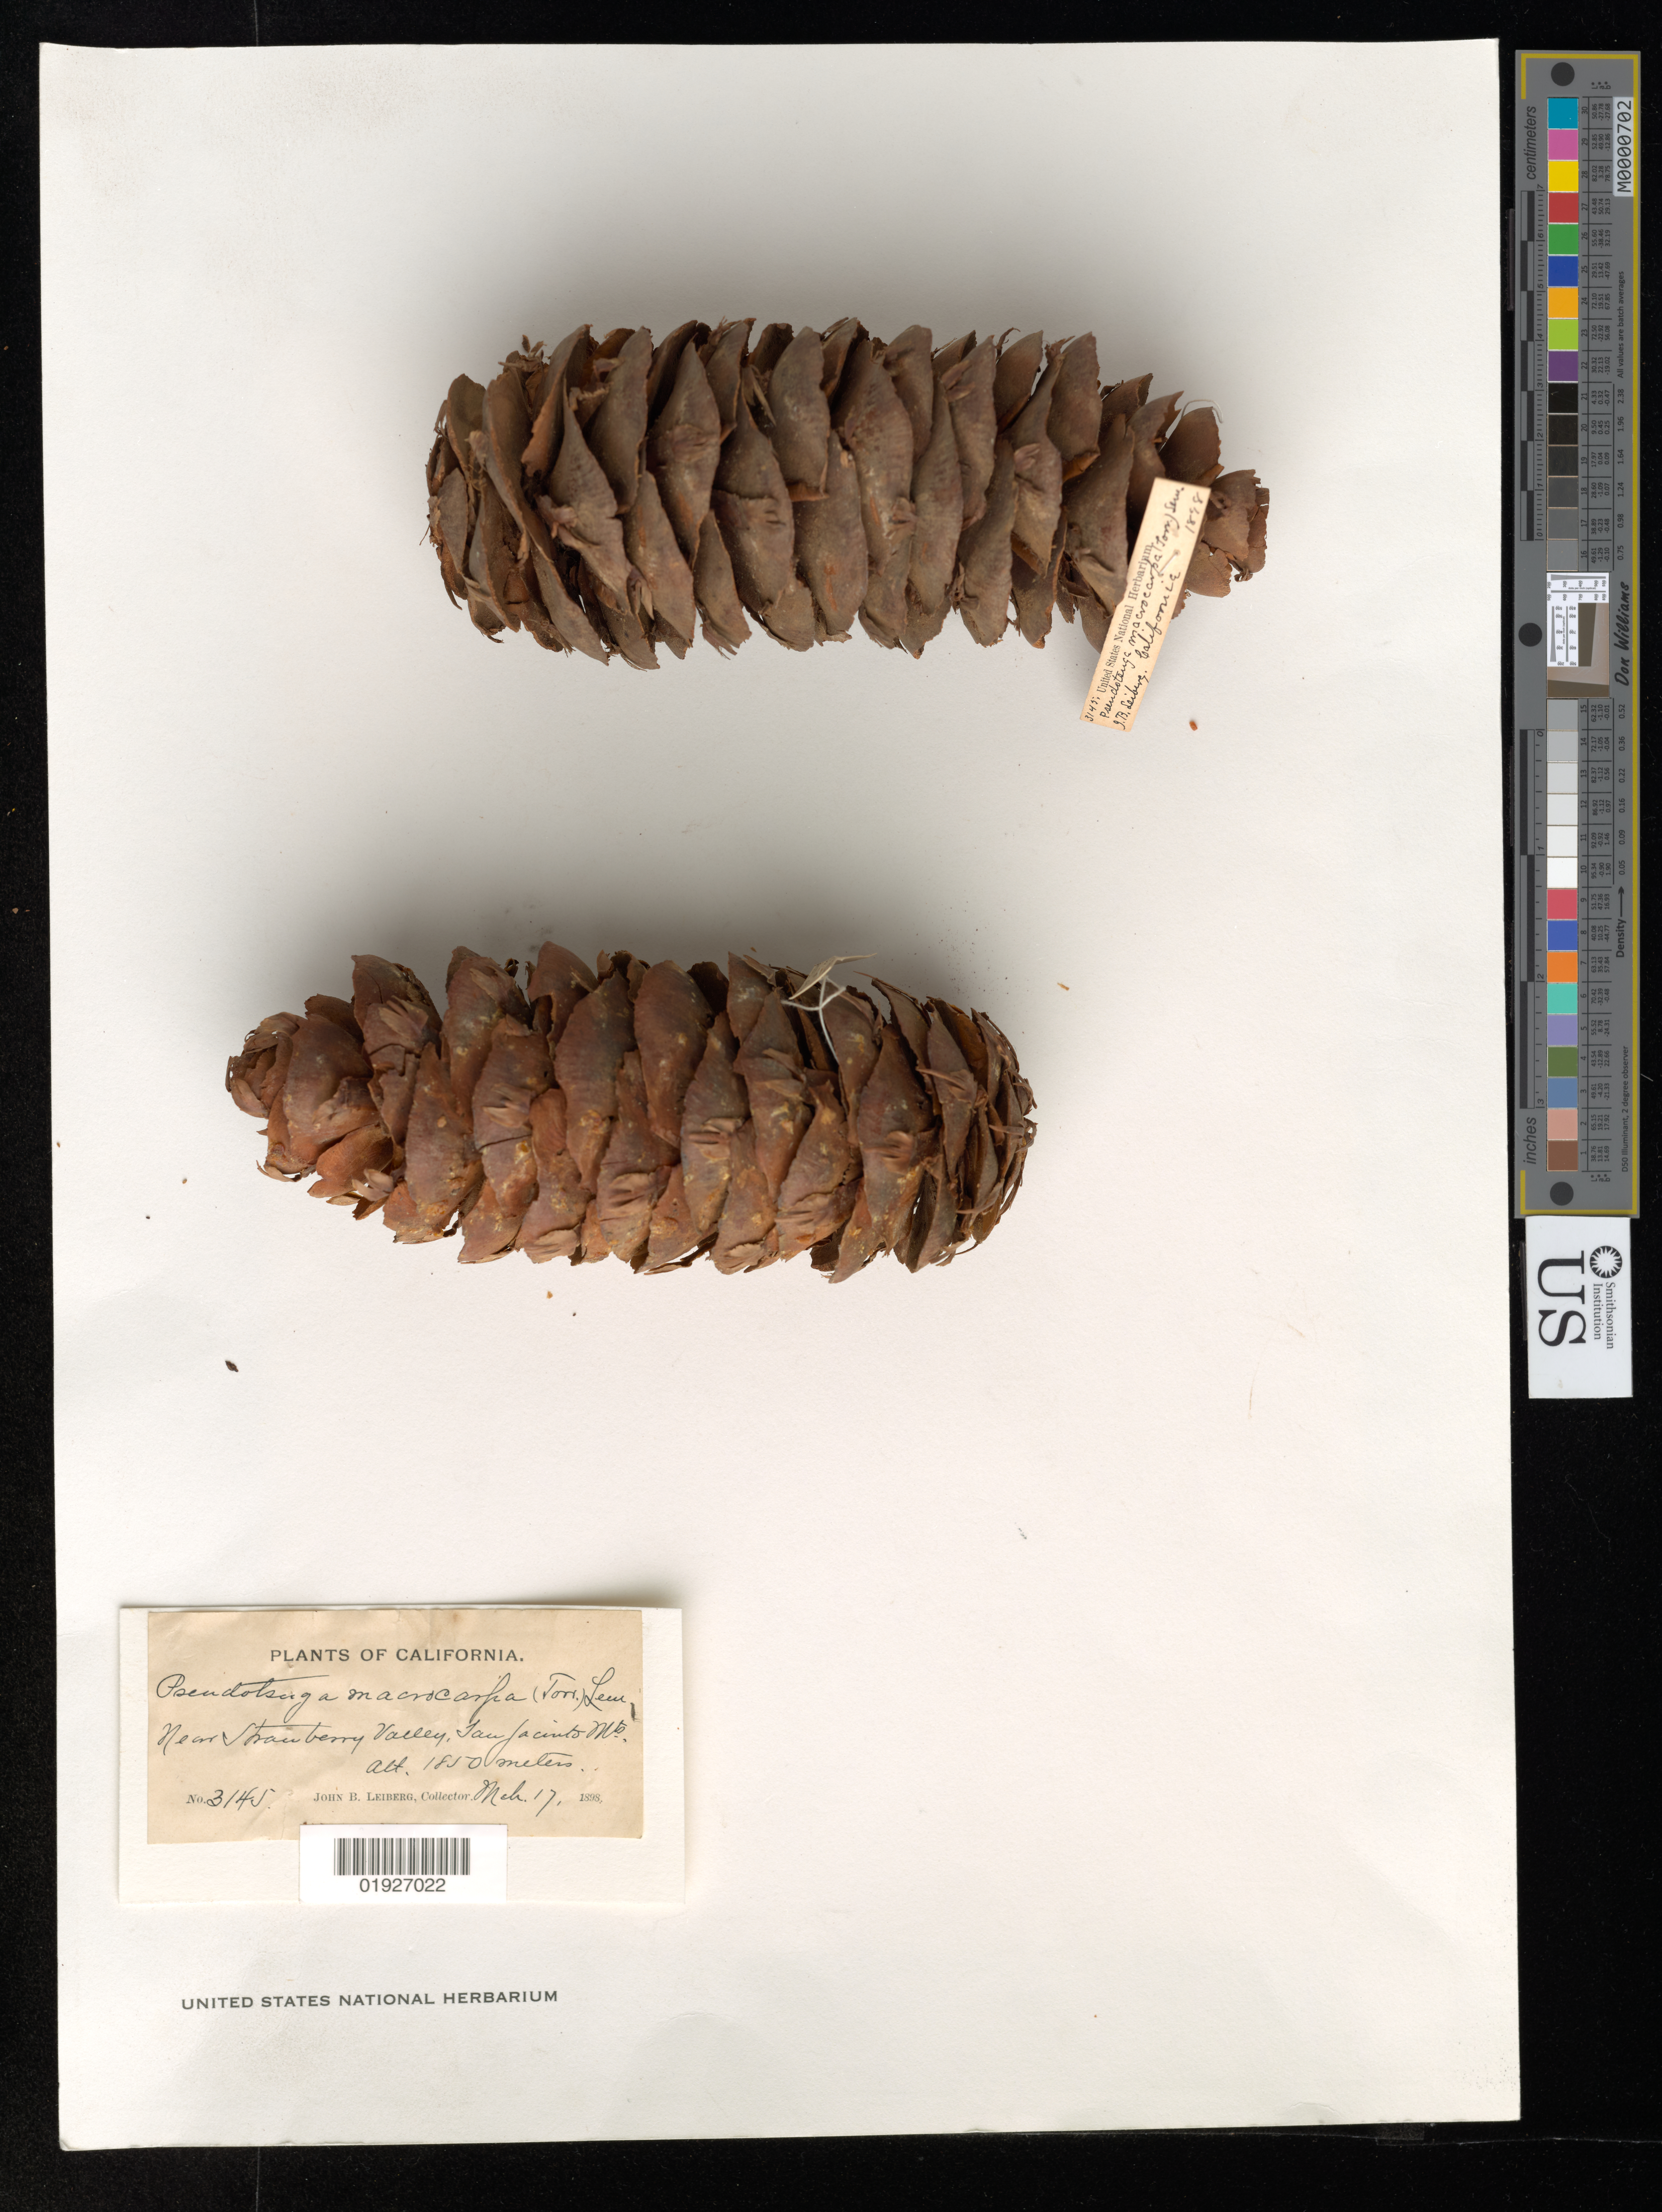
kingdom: Plantae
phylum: Tracheophyta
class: Pinopsida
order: Pinales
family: Pinaceae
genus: Pseudotsuga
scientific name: Pseudotsuga macrocarpa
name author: (Vasey) Mayr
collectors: J. Leiberg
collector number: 3145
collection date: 1898-03-17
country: United States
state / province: California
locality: Strawberry Valley.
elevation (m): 1850